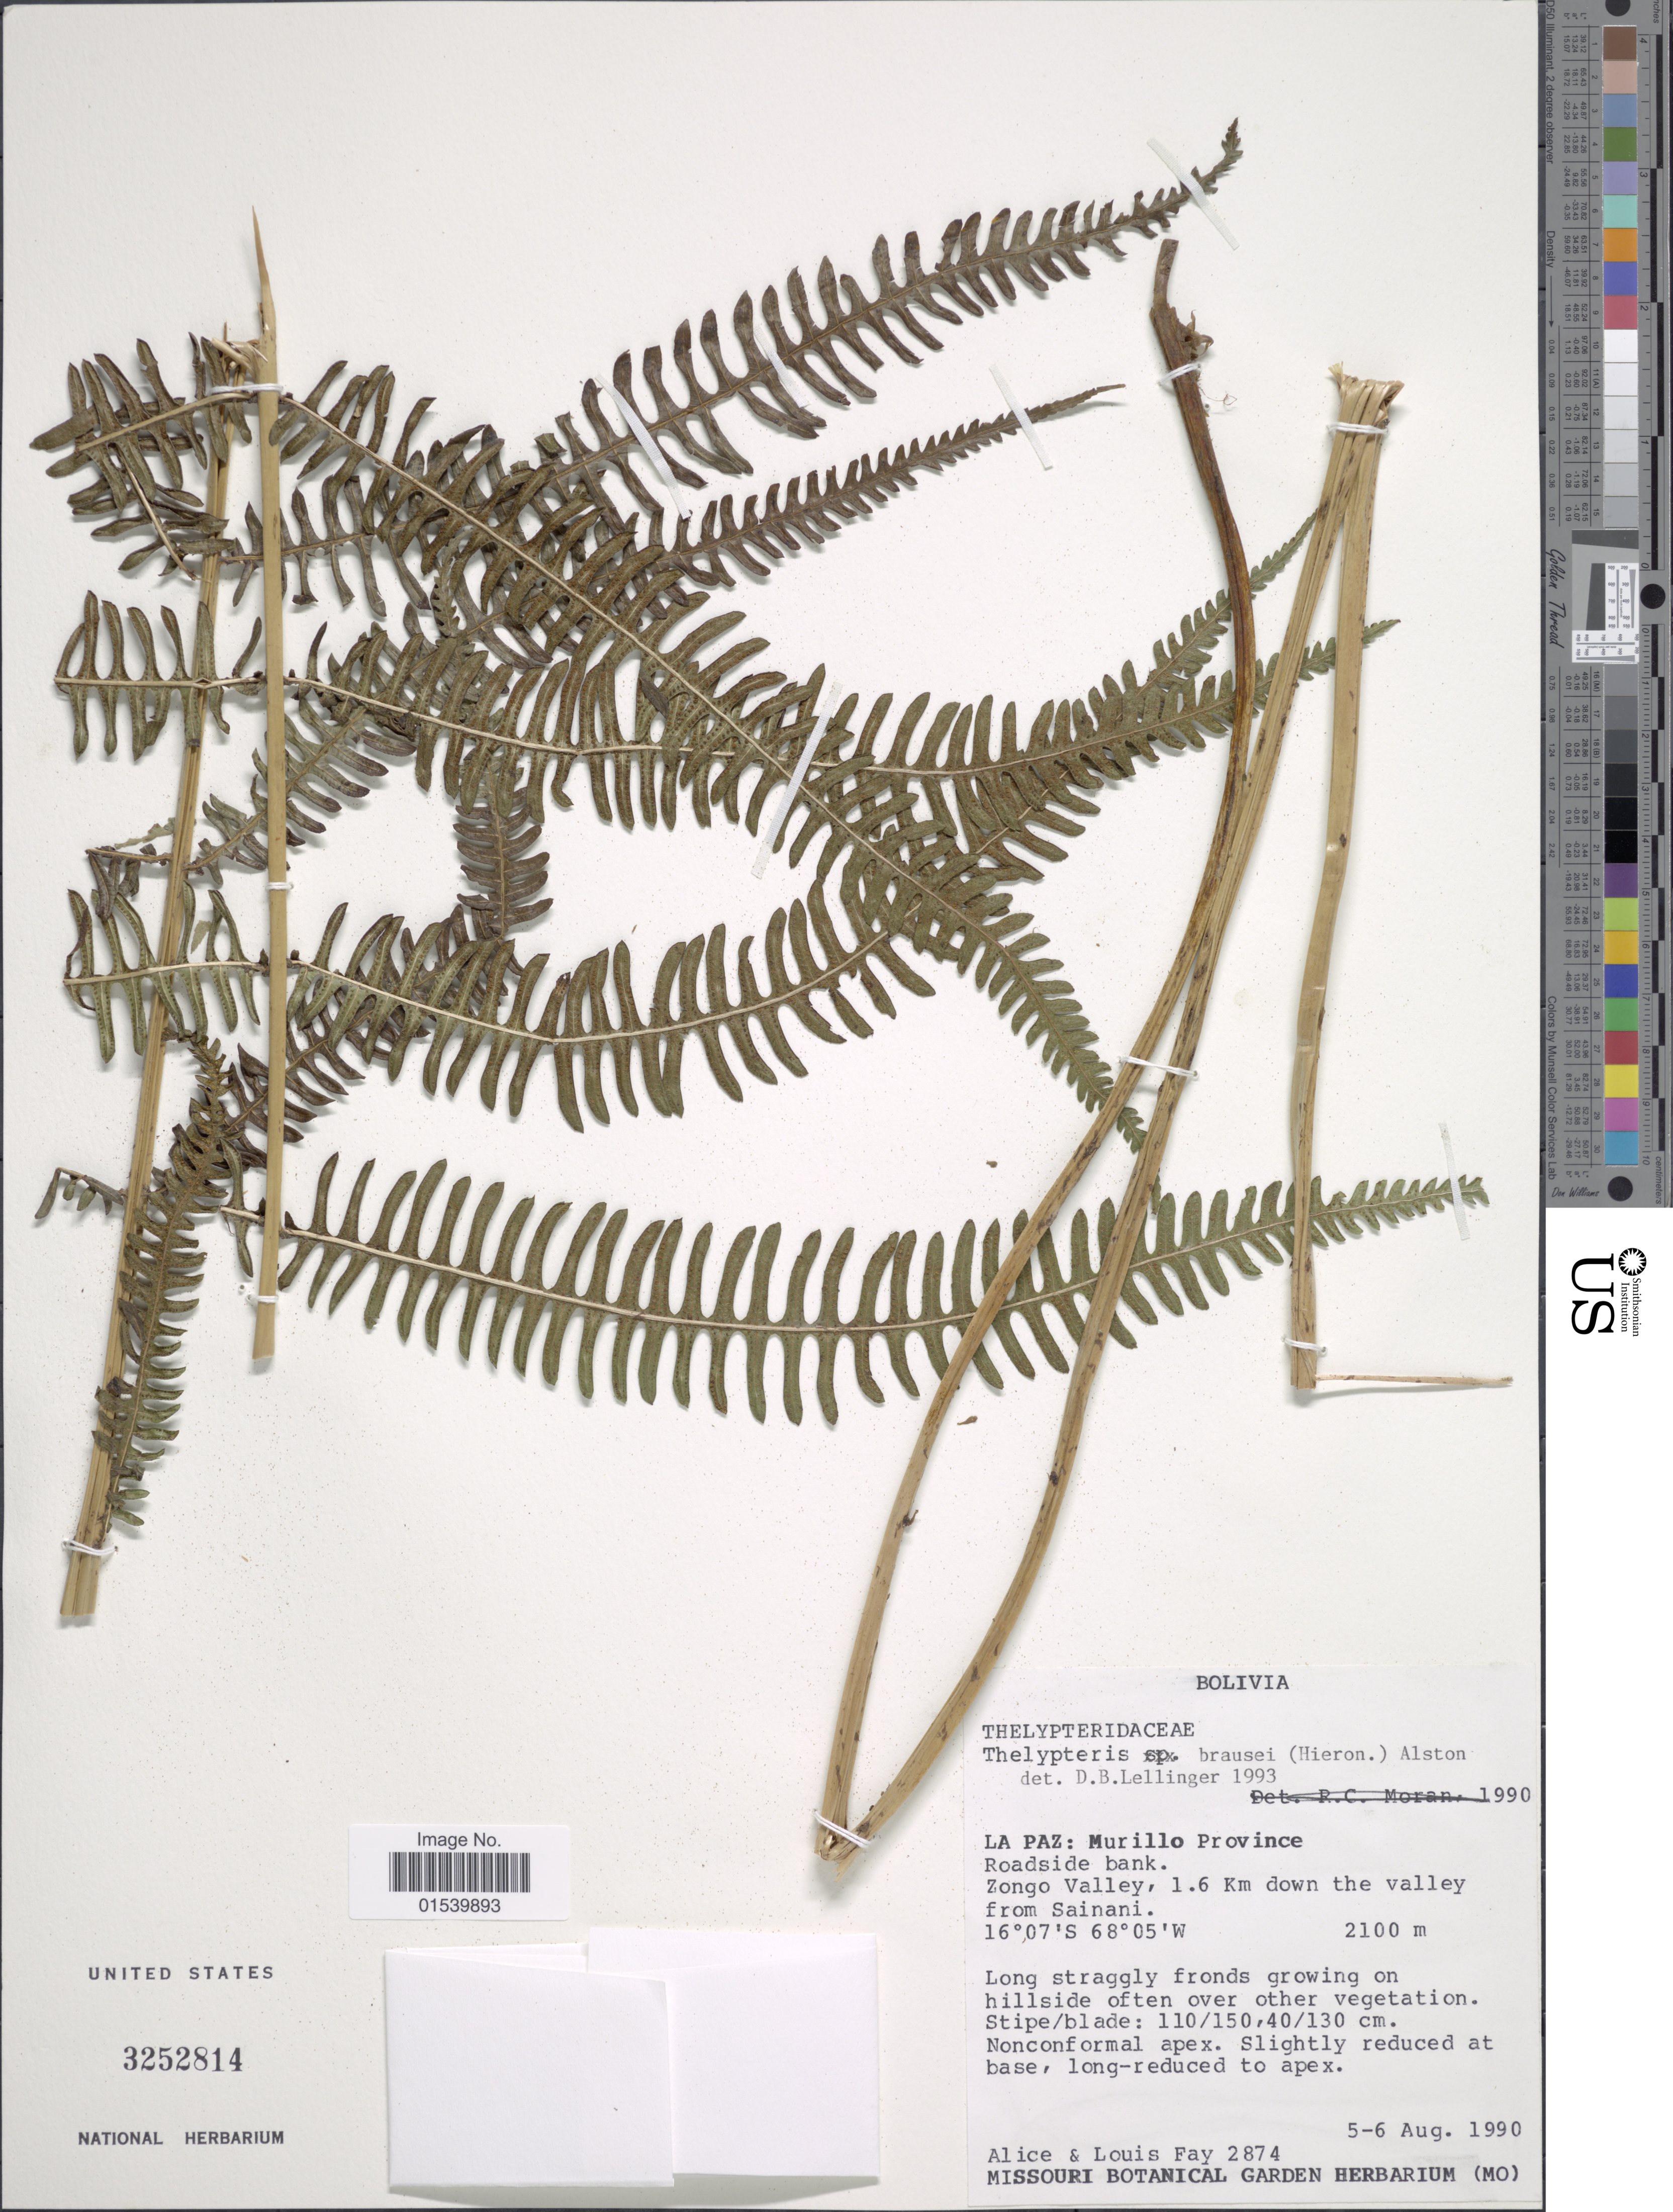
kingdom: Plantae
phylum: Tracheophyta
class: Polypodiopsida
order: Polypodiales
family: Thelypteridaceae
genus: Amauropelta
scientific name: Amauropelta brausei (Hieron.) comb. nov., ined. 2015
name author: (Hieron.)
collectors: A. Fay & L. Fay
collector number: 2874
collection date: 1990-08-05/1990-08-06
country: Bolivia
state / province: La Paz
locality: Murillo Province, Roadside bank. Zongo Valley, 1.6 Km down the valley from Sainani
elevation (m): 2100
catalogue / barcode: US 3252814